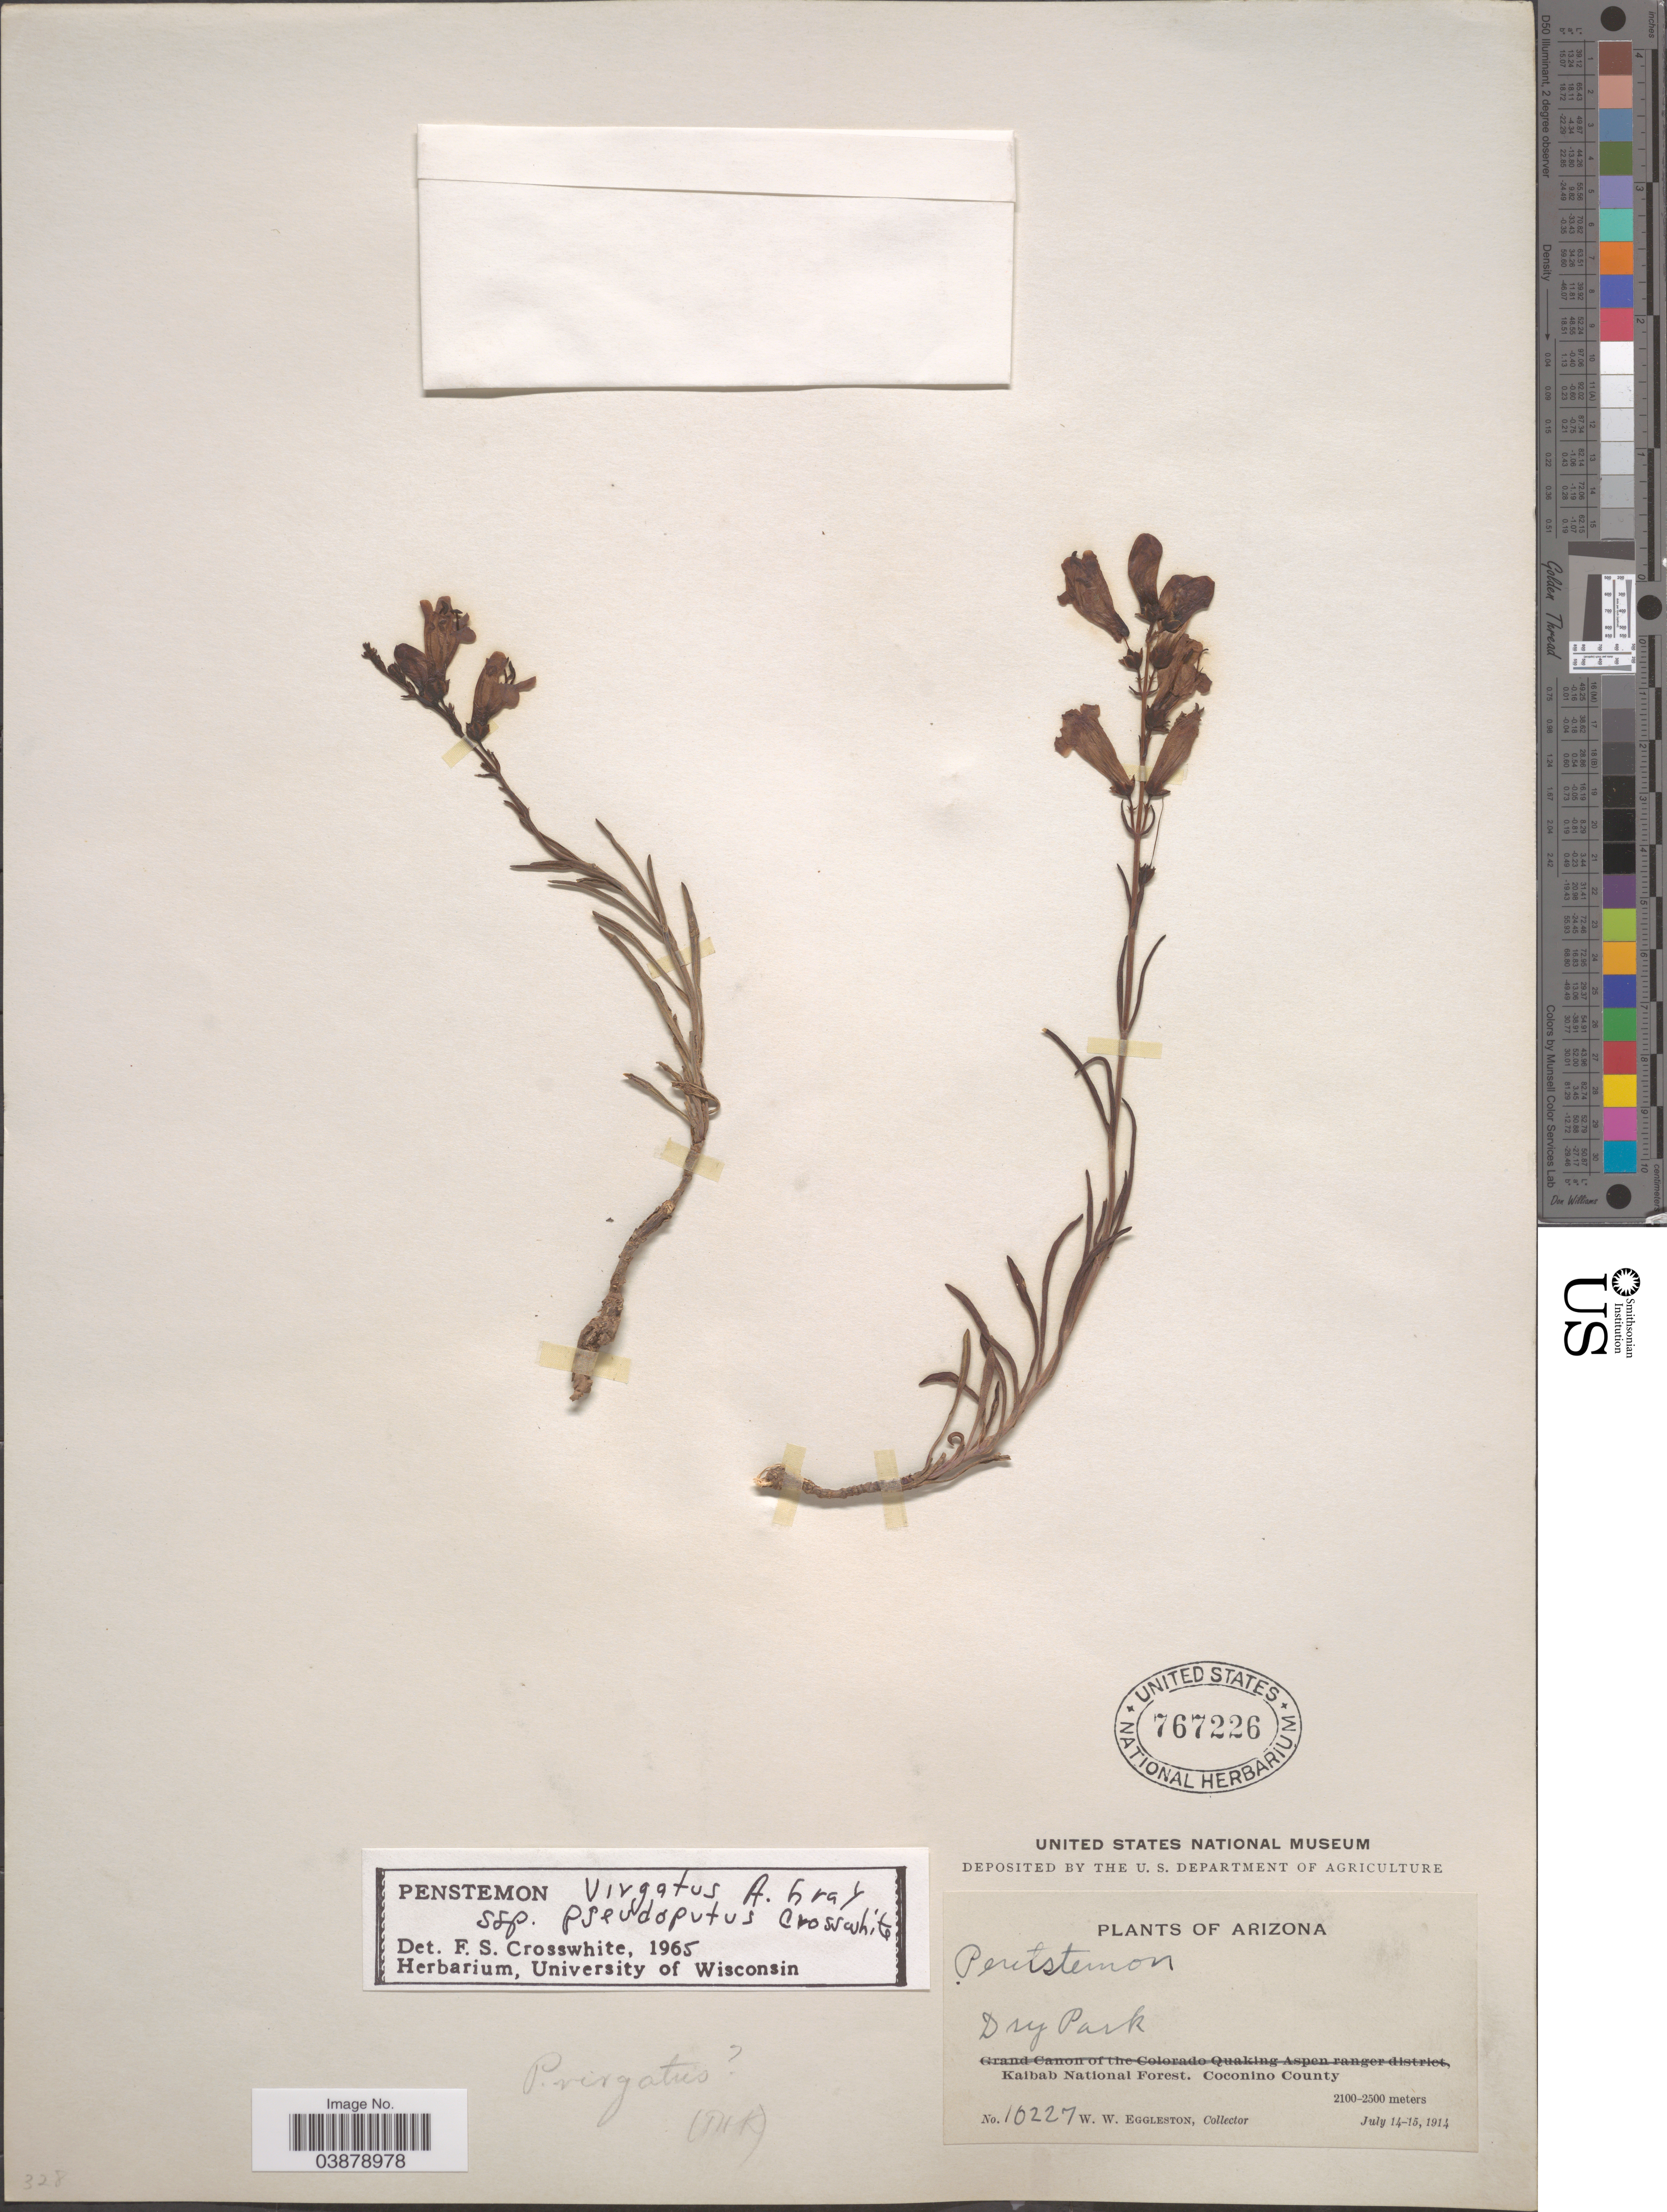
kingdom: Plantae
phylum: Tracheophyta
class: Magnoliopsida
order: Lamiales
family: Plantaginaceae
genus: Penstemon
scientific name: Penstemon virgatus subsp. pseudoputus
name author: Crosswh.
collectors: W. W. Eggleston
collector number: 10227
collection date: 1914-07-14/1914-07-15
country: United States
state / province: Arizona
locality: Dry Park. Kaibab National Forest, Coconino County.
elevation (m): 2100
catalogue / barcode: US 767226